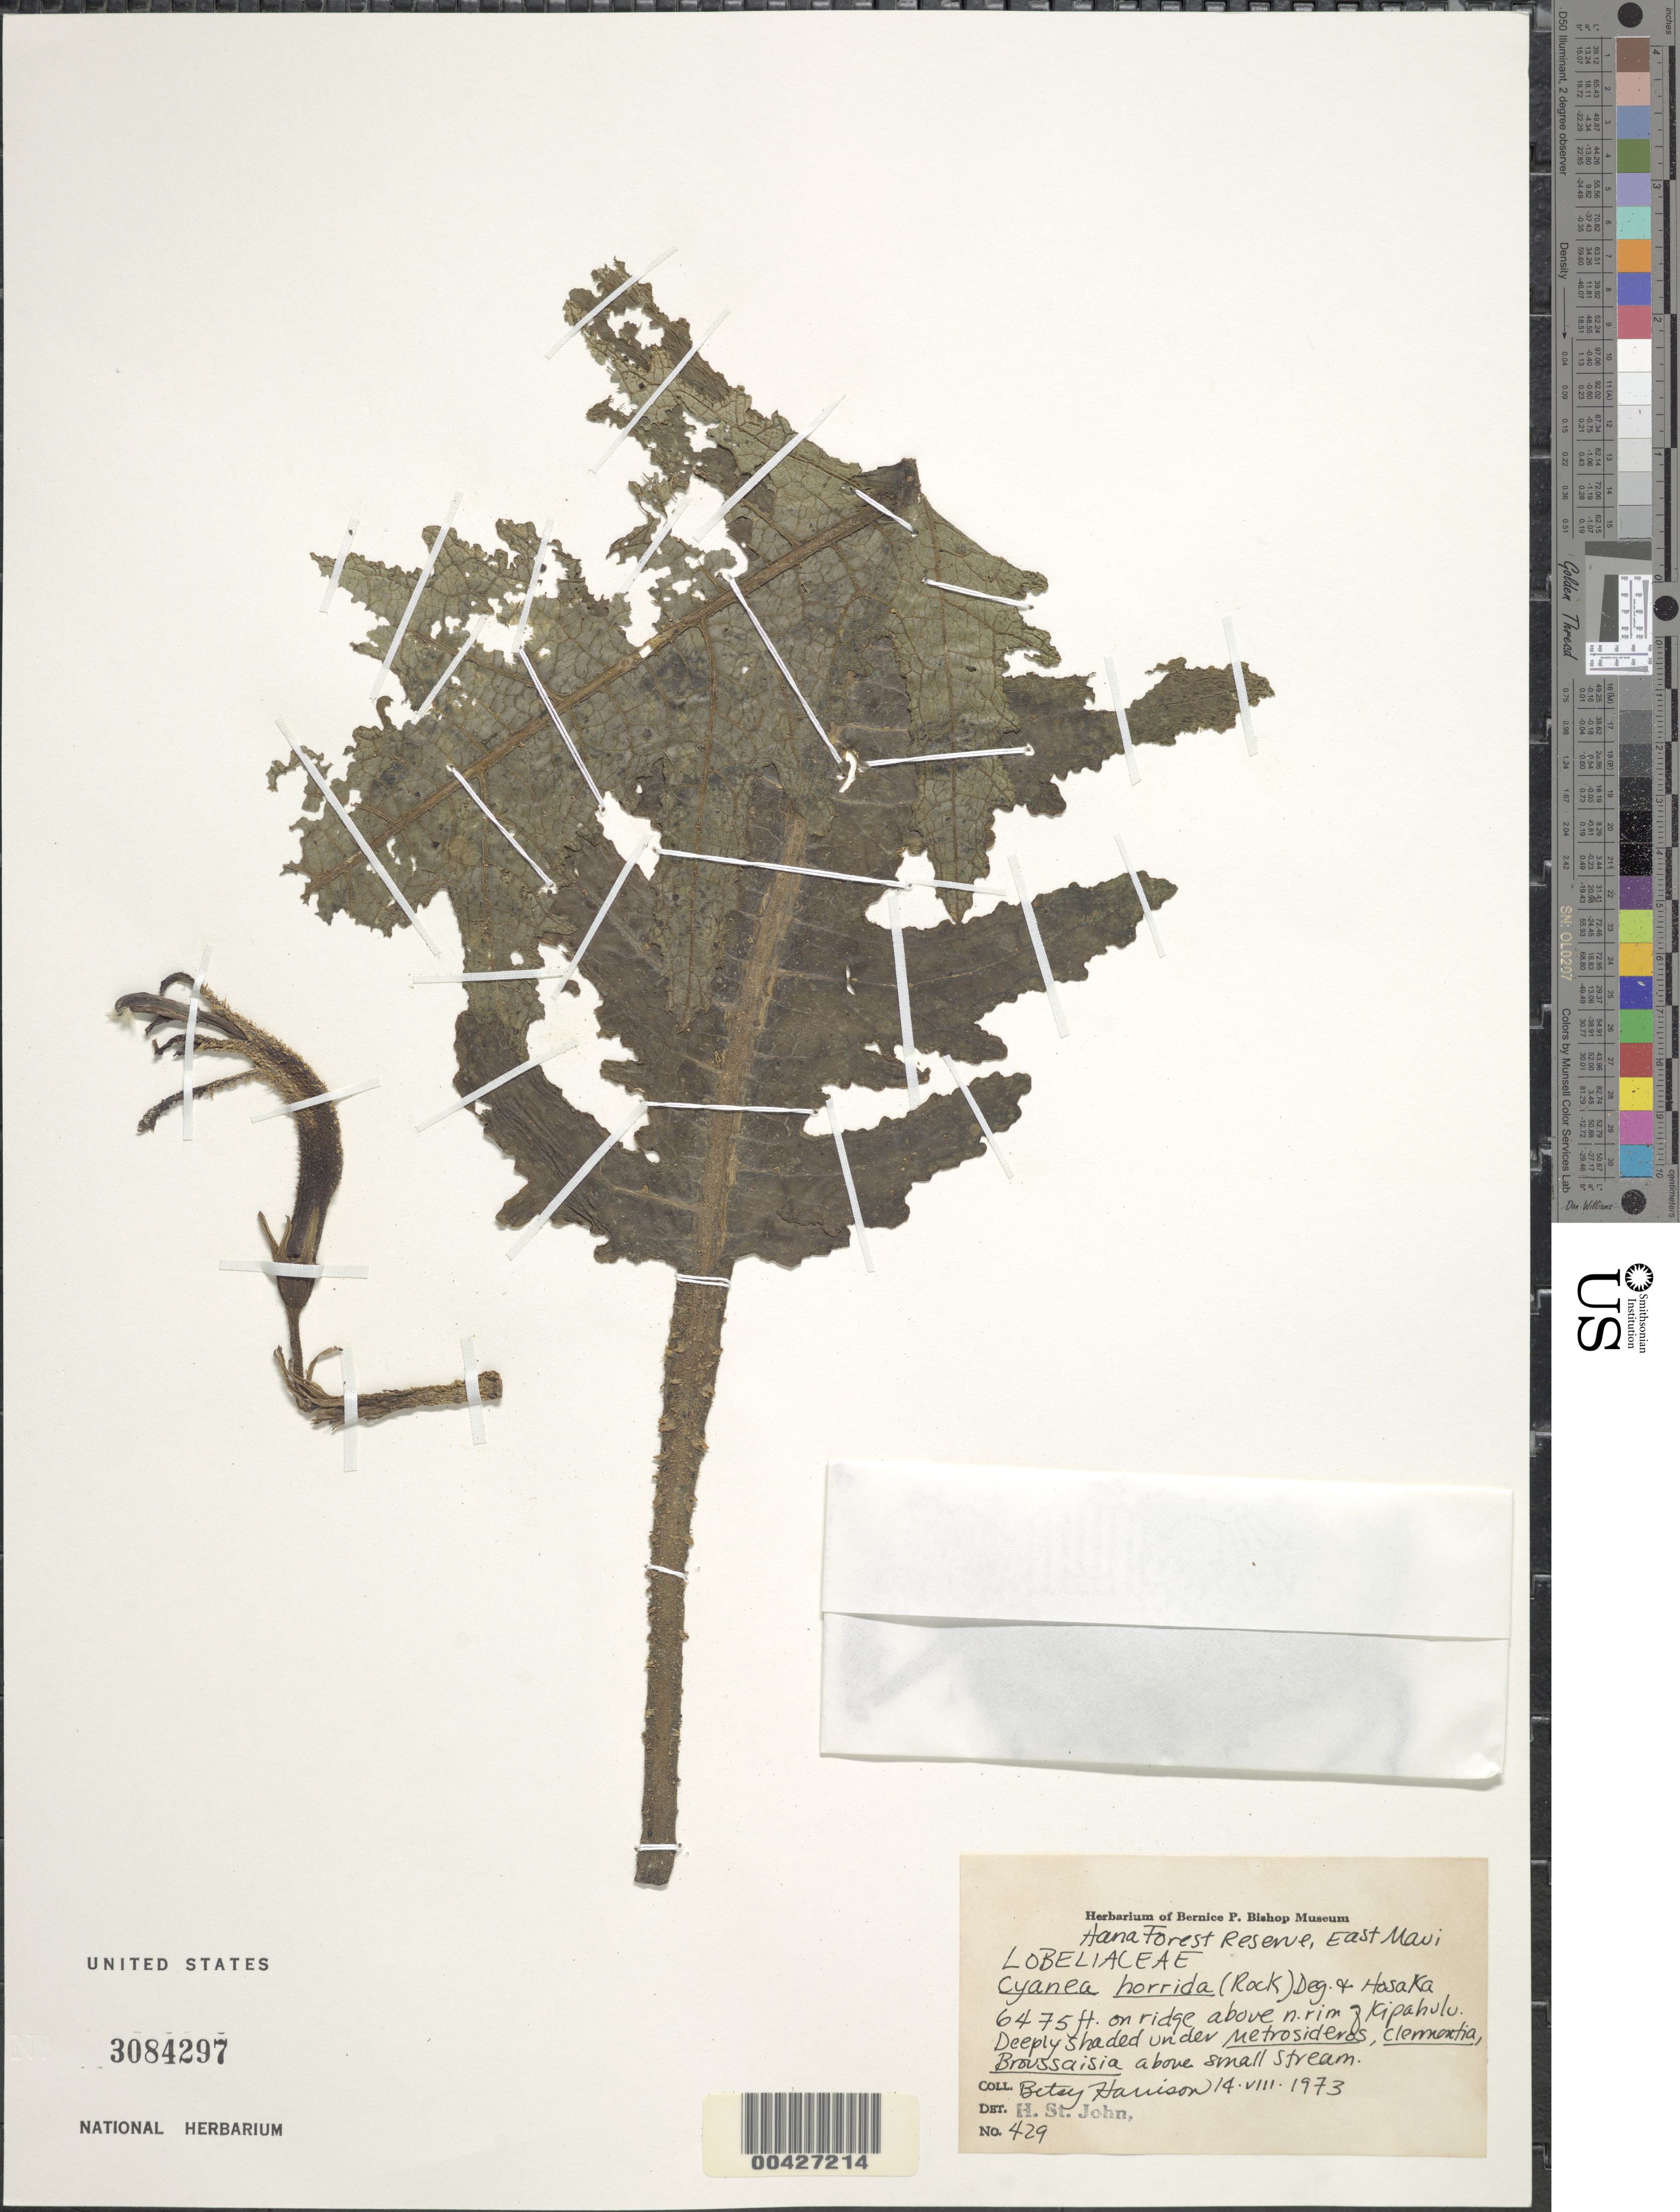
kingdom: Plantae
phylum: Tracheophyta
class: Magnoliopsida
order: Asterales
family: Campanulaceae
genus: Cyanea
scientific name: Cyanea horrida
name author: (Rock) O. Deg. & Hosaka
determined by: St. John, H.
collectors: B. Harrison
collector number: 429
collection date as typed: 14 Aug 1973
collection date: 1973-08-14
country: United States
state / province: Hawaii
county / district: Maui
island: Maui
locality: E Maui, Hana Forest Reserve, on ridge above N rim of Kipahulu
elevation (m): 1974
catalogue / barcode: US 3084297